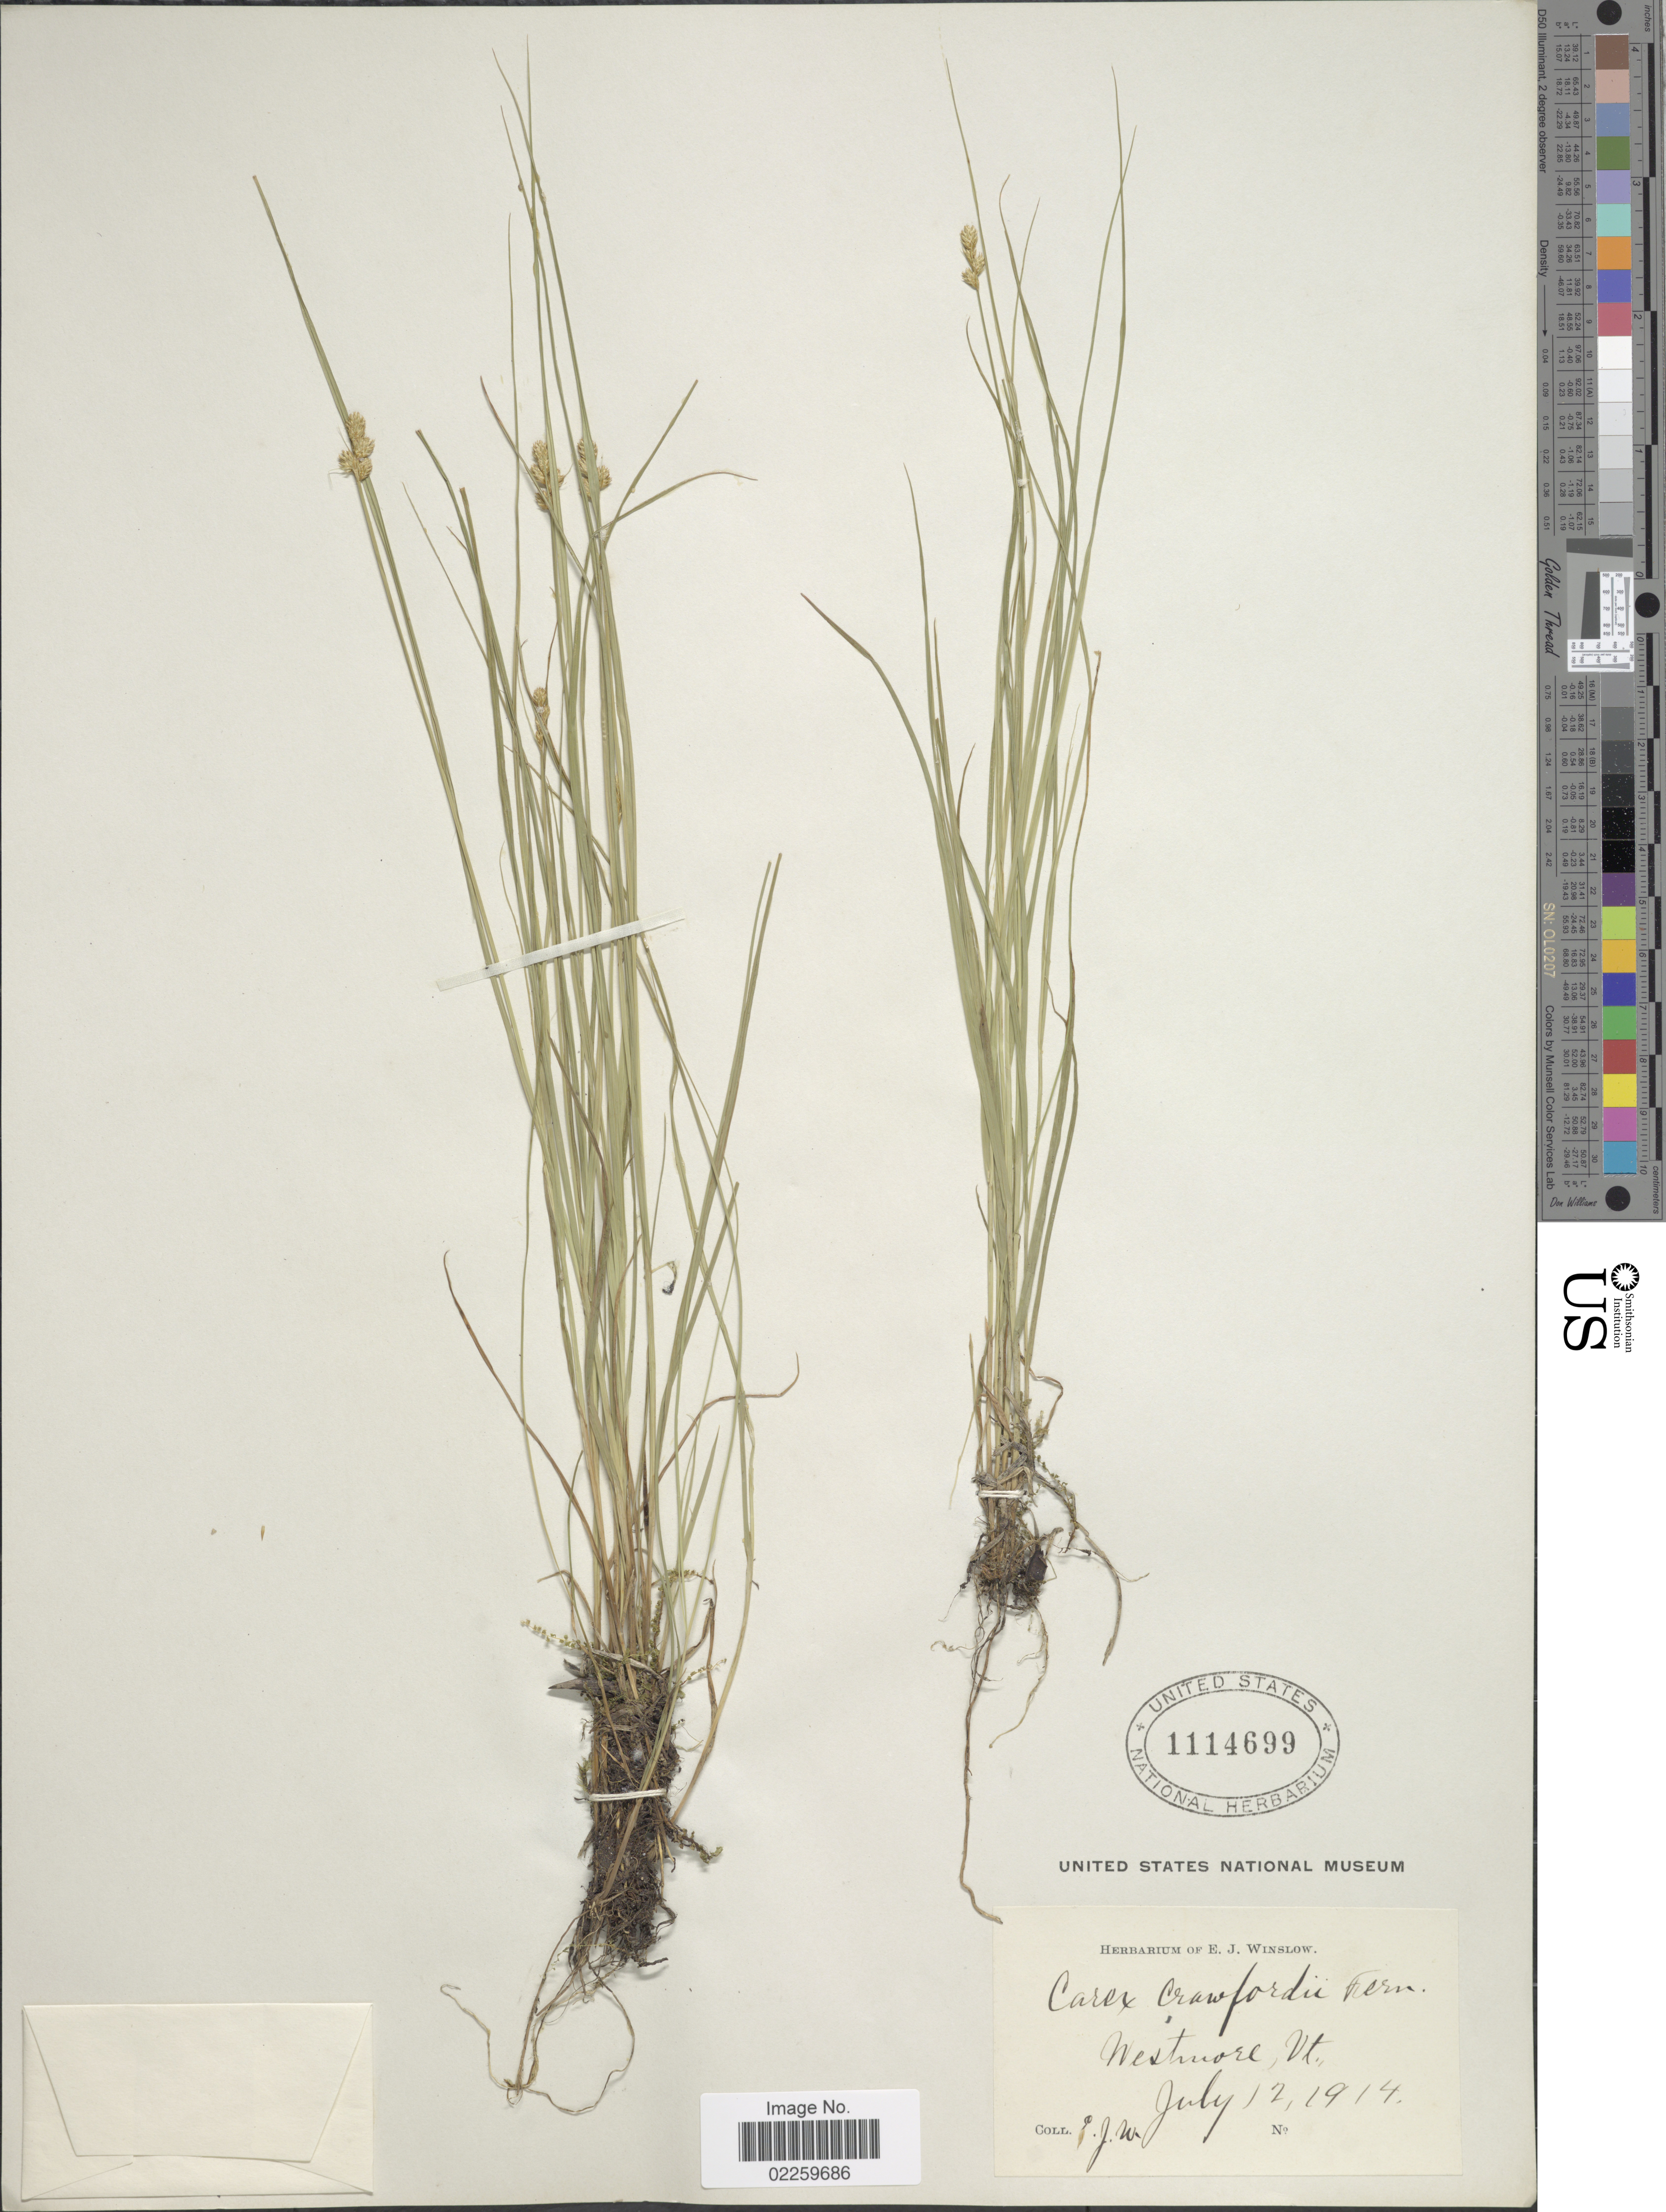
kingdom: Plantae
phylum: Tracheophyta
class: Liliopsida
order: Poales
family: Cyperaceae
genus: Carex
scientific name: Carex crawfordii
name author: Fernald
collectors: E. Winslow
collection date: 1914-07-12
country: United States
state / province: Vermont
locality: Westmore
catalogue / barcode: US 1114699